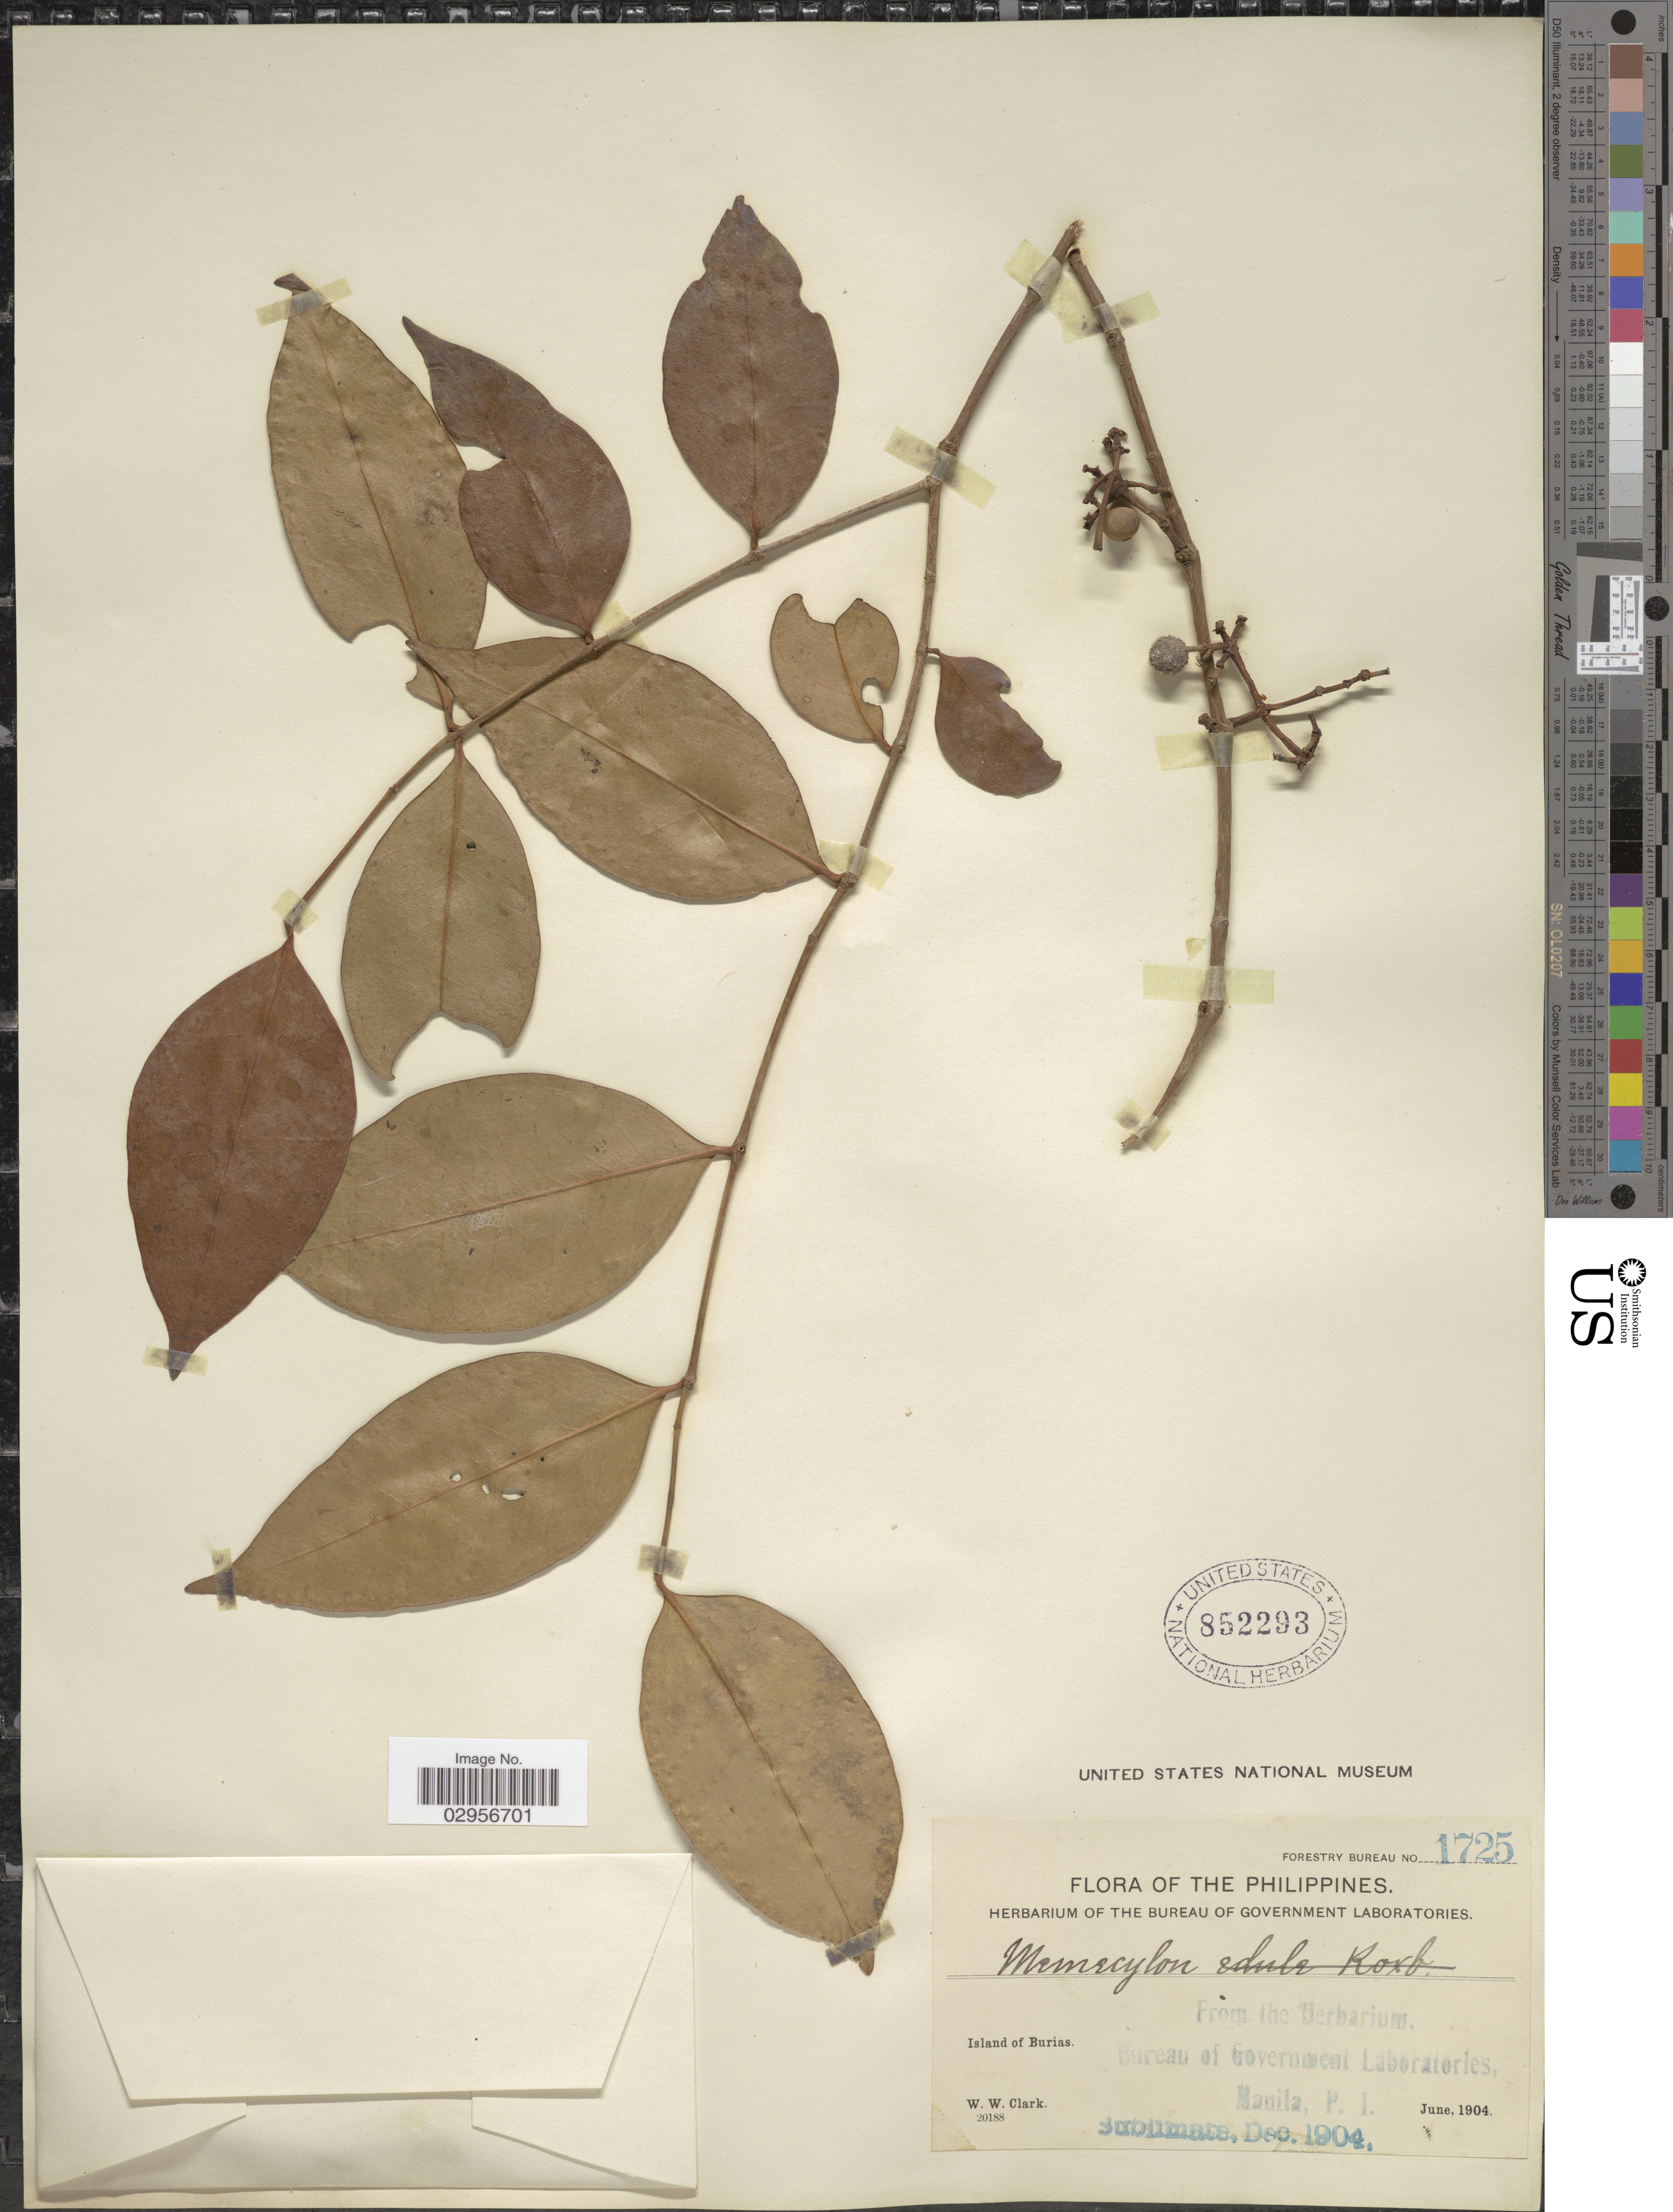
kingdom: Plantae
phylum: Tracheophyta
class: Magnoliopsida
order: Myrtales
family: Melastomataceae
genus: Memecylon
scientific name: Memecylon subfurfuraceum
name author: Merr.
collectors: W. W. Clark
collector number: Forestry Bureau 1725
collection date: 1904-06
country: Philippines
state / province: Bicol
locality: Island of Burias.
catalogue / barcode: US 852293